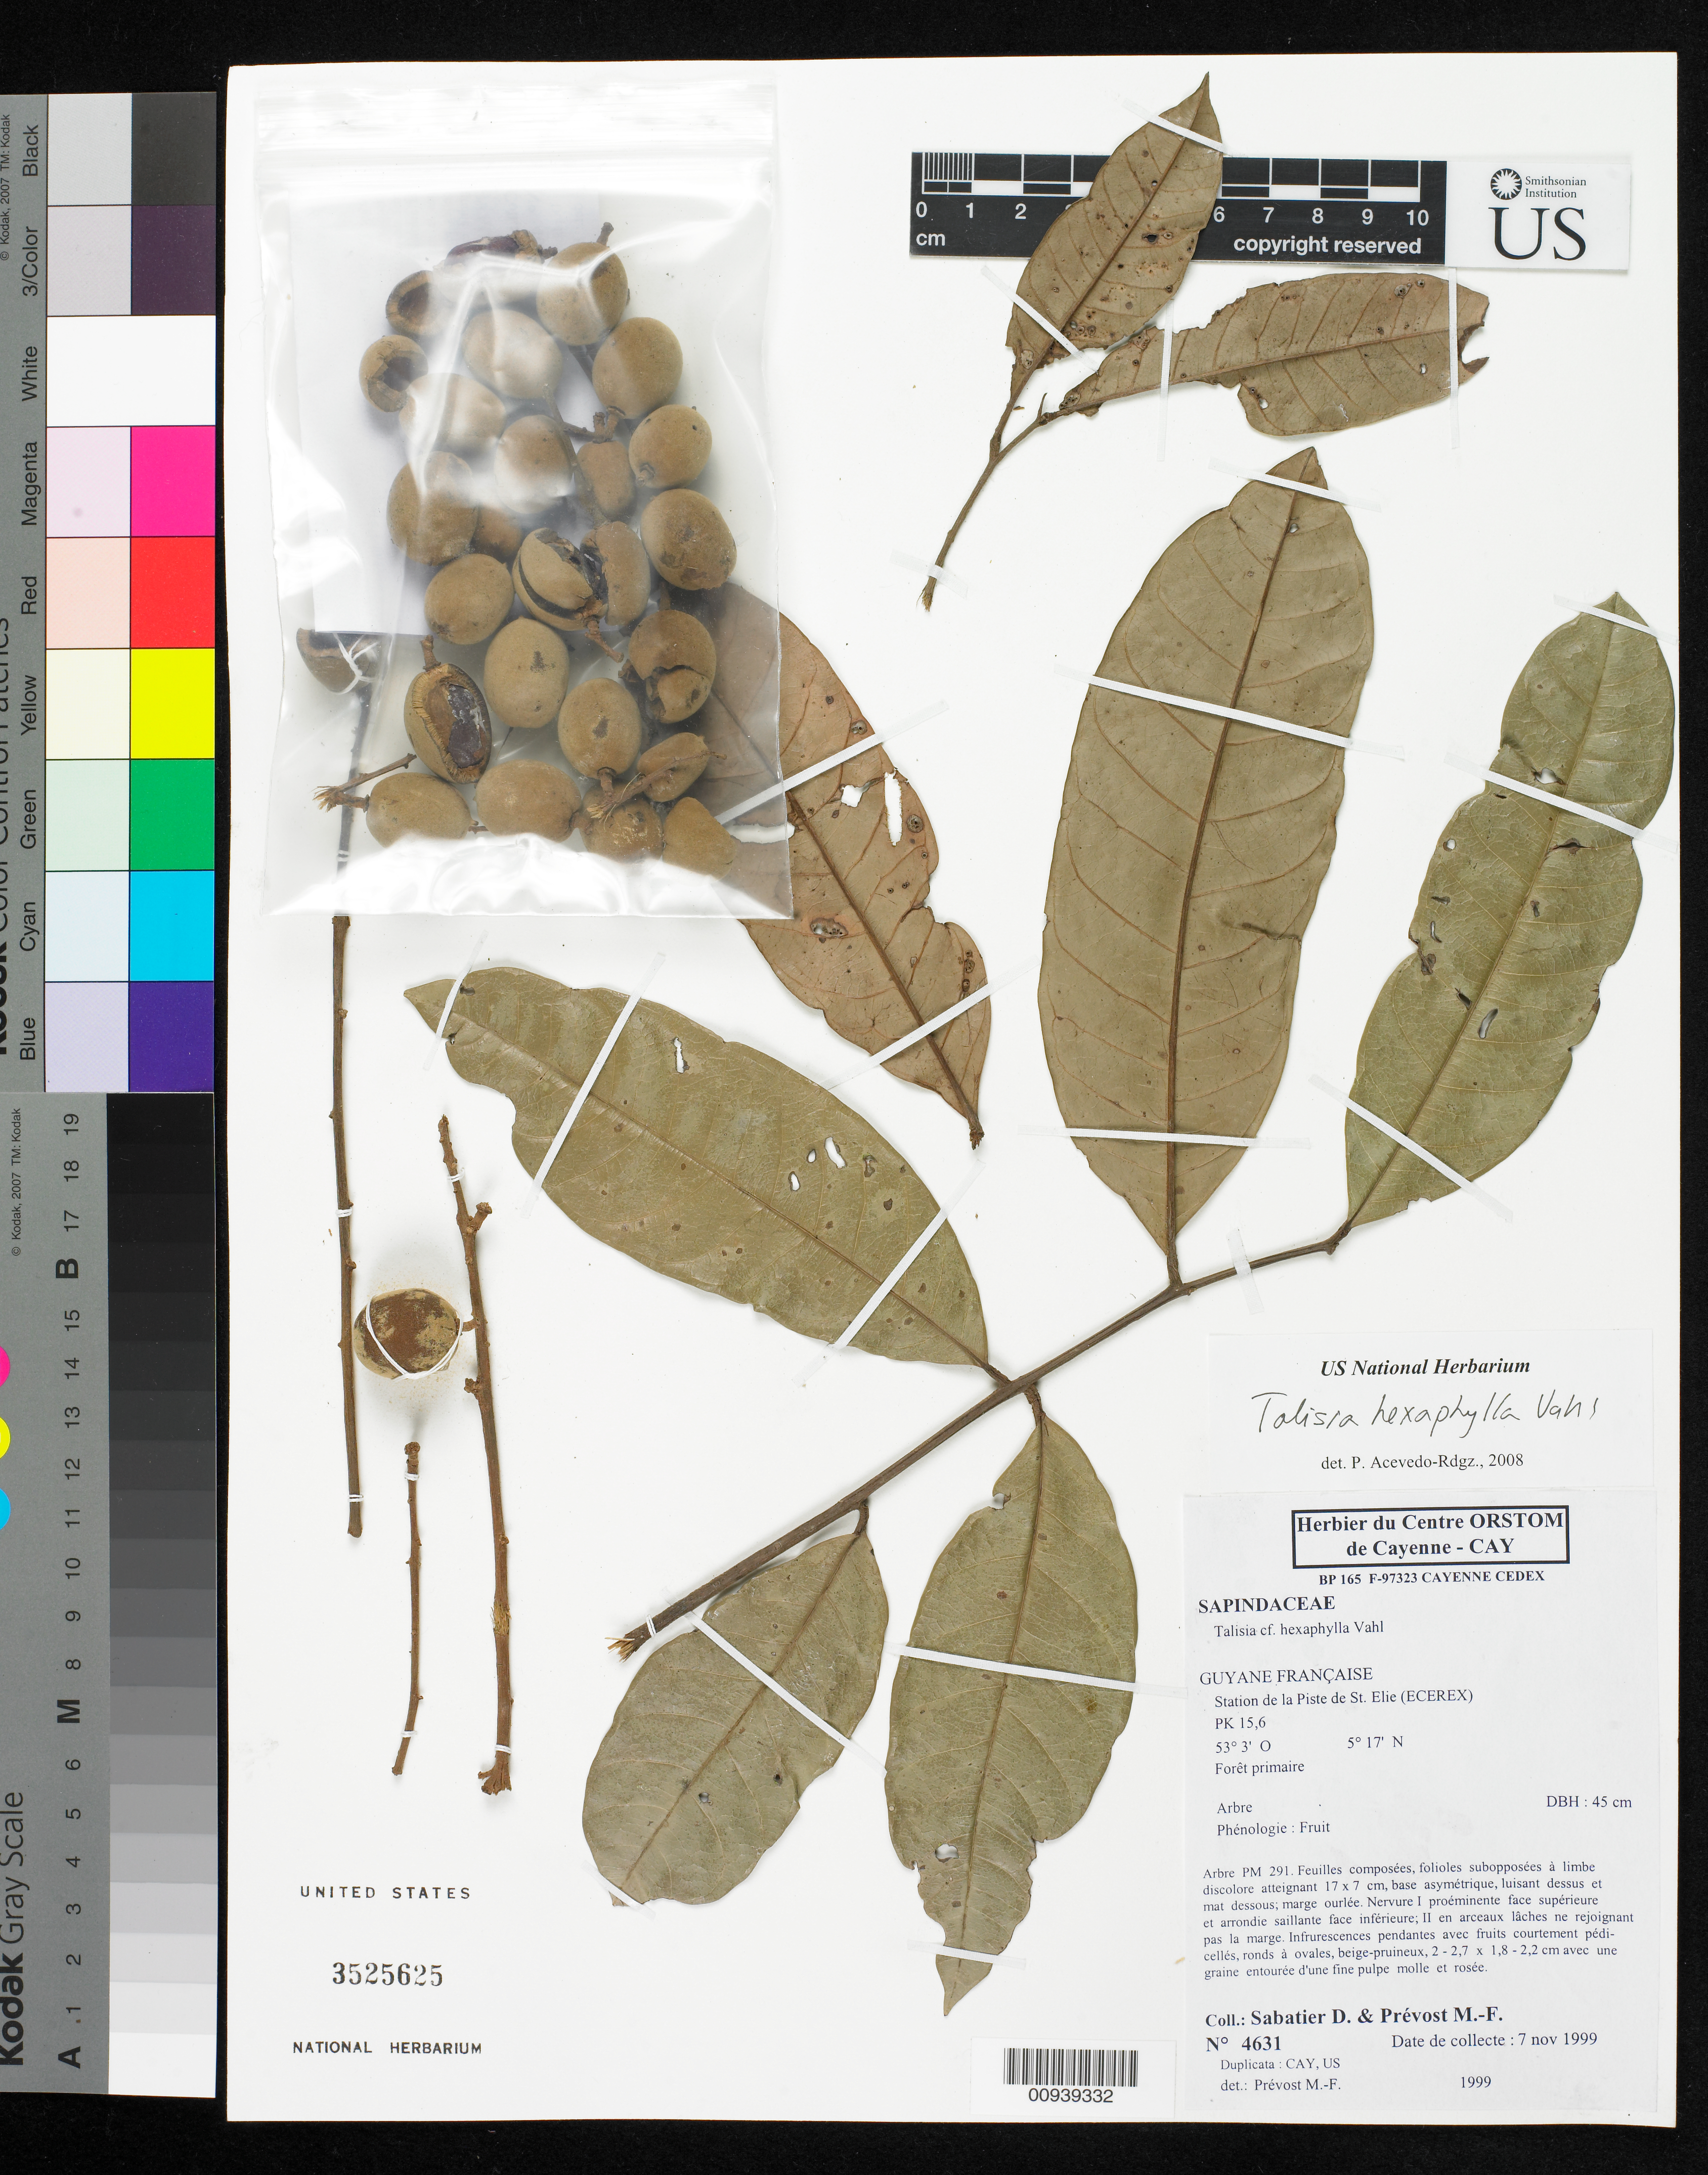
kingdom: Plantae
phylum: Tracheophyta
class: Magnoliopsida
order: Sapindales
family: Sapindaceae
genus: Talisia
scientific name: Talisia hexaphylla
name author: Vahl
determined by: Acevedo-Rodríguez, P., (BOT), Smithsonian Institution - National Museum of Natural History (UNITED STATES)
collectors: D. Sabatier & M.-F. Prévost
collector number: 4631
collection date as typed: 7-Nov-99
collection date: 1999-11-07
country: French Guiana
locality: Station de la Piste de St. Elie (ECEREX), PK 15.6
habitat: Primary forest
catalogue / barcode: US 3525625